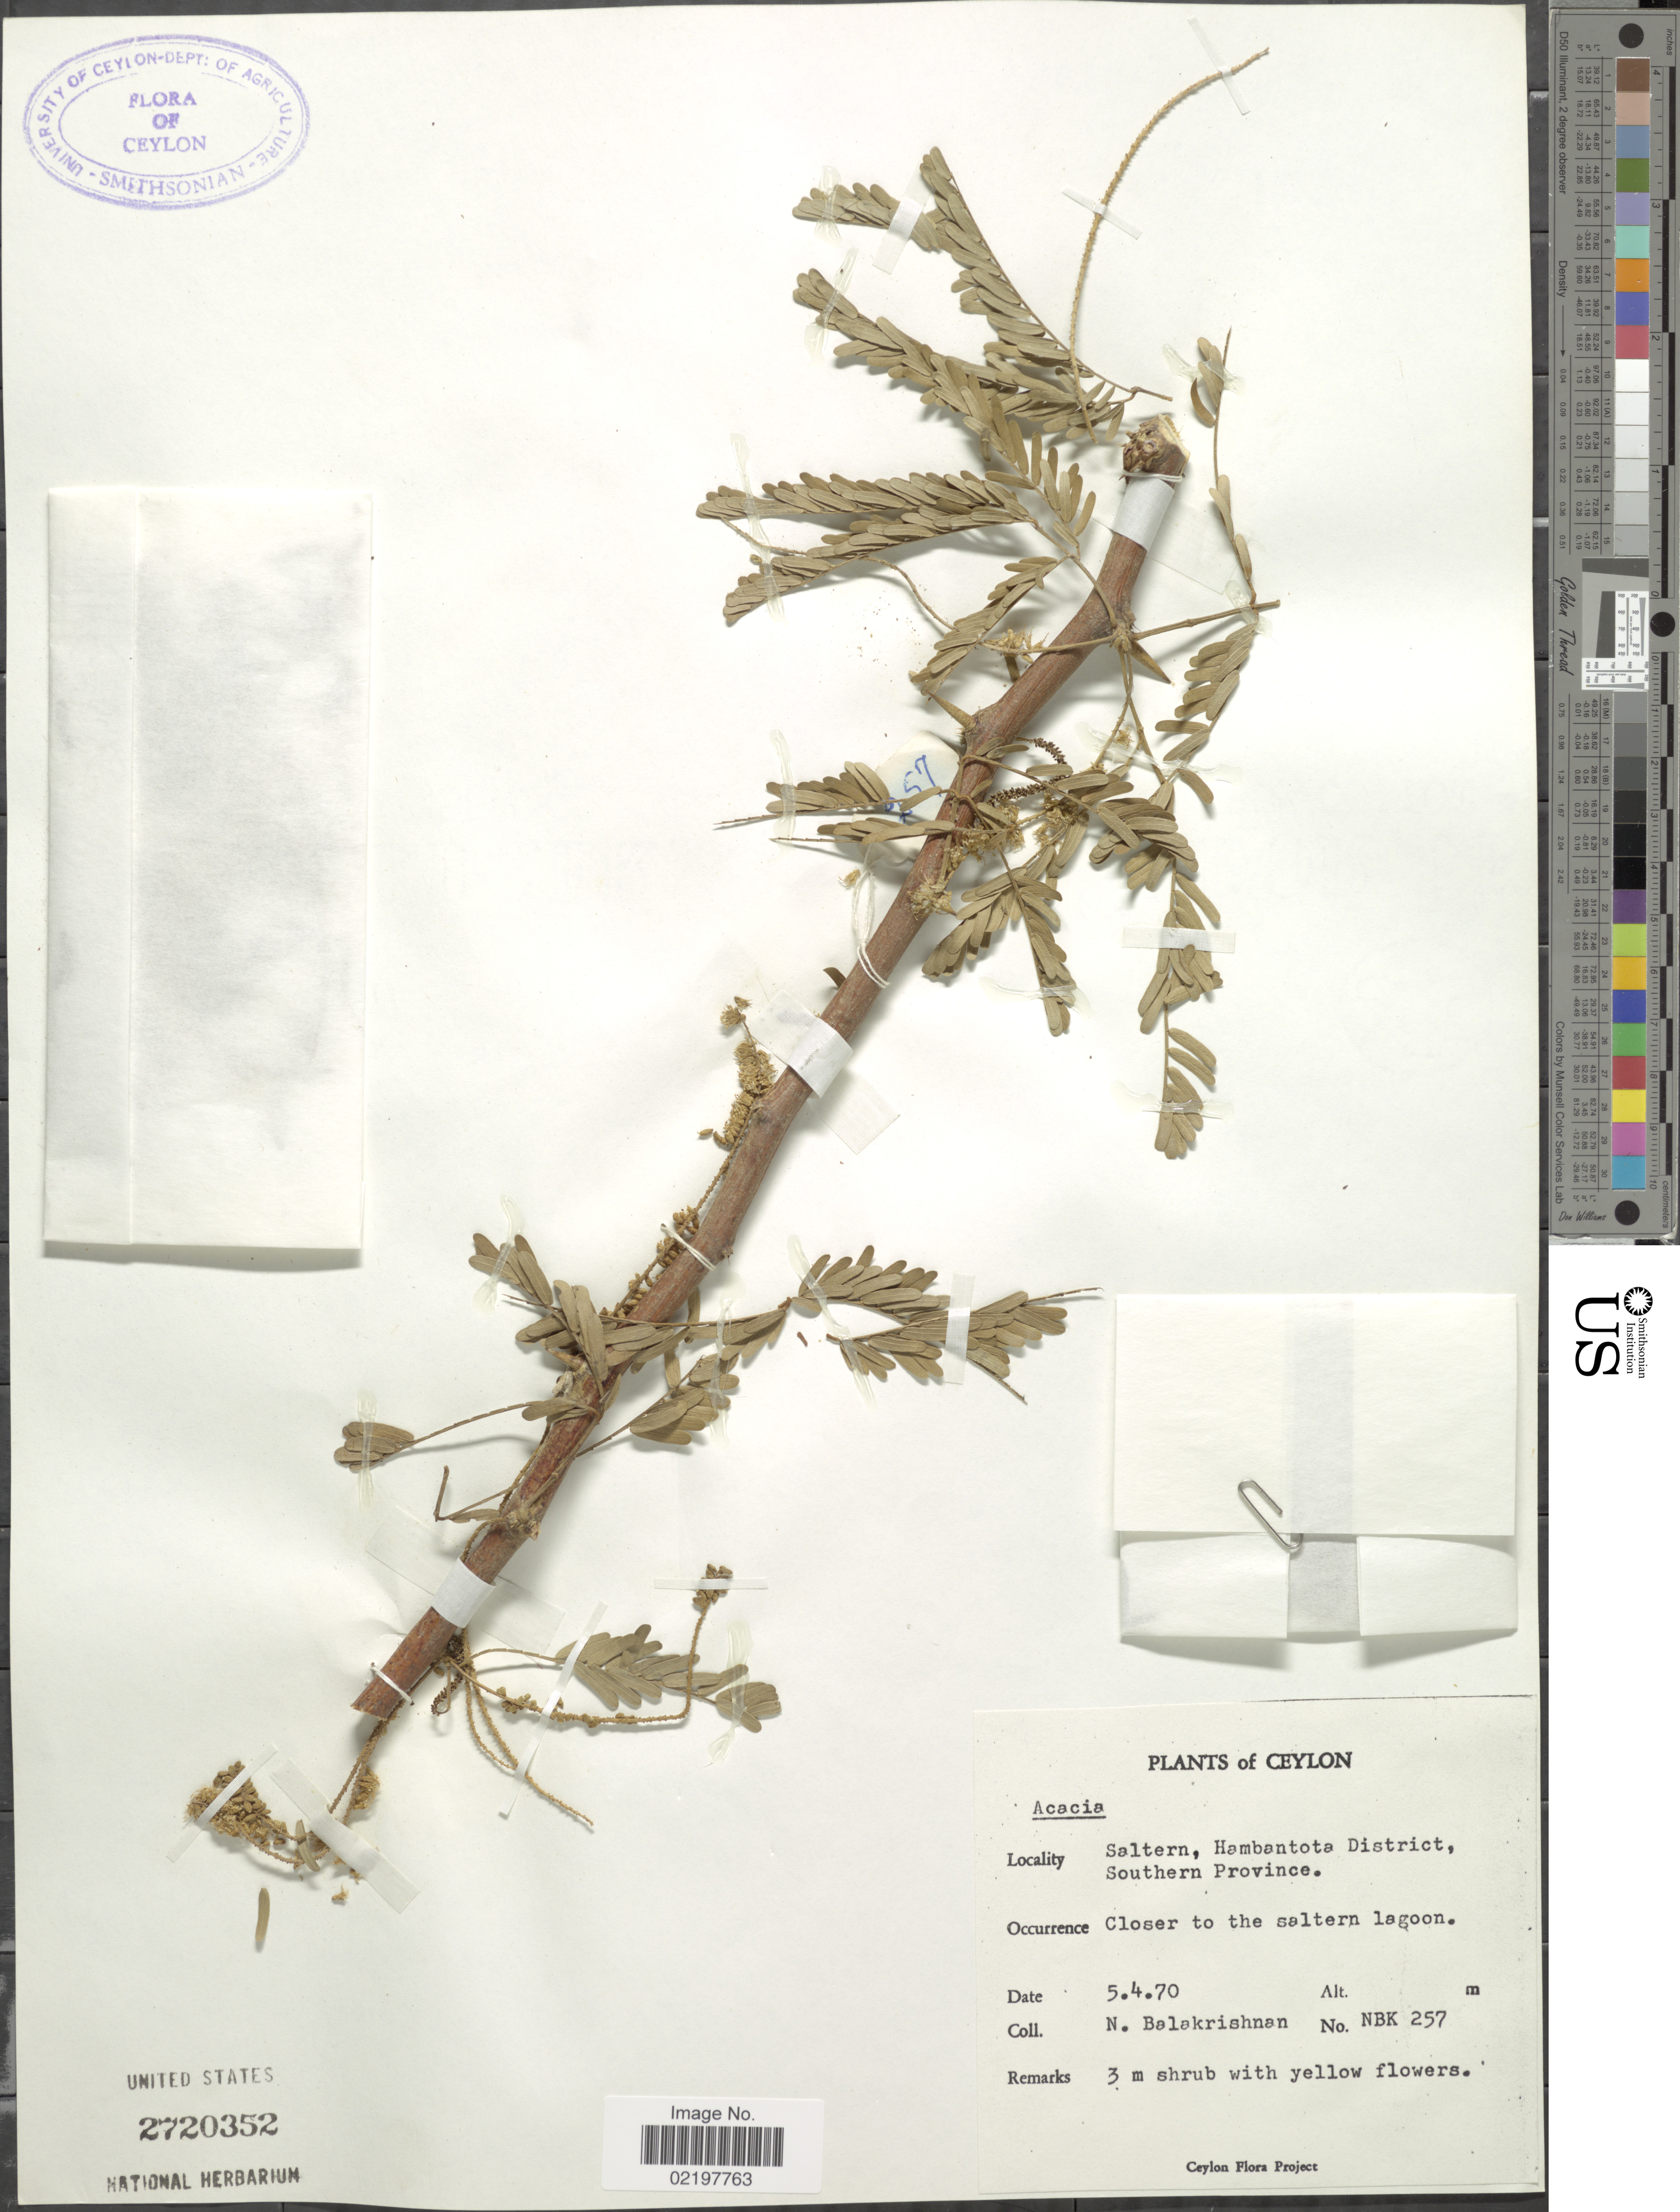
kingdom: Plantae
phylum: Tracheophyta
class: Magnoliopsida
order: Fabales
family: Fabaceae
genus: Senegalia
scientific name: Senegalia ferruginea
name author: (DC.) Pedley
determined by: Strong, Mark T., (BOT), Smithsonian Institution - National Museum of Natural History (UNITED STATES)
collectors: N. Balakrishnan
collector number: NBK 257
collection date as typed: Transcribed d/m/y: 5/4/70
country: Sri Lanka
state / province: Southern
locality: Saltern, Hambantota District, Southern Province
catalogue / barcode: US 2720352